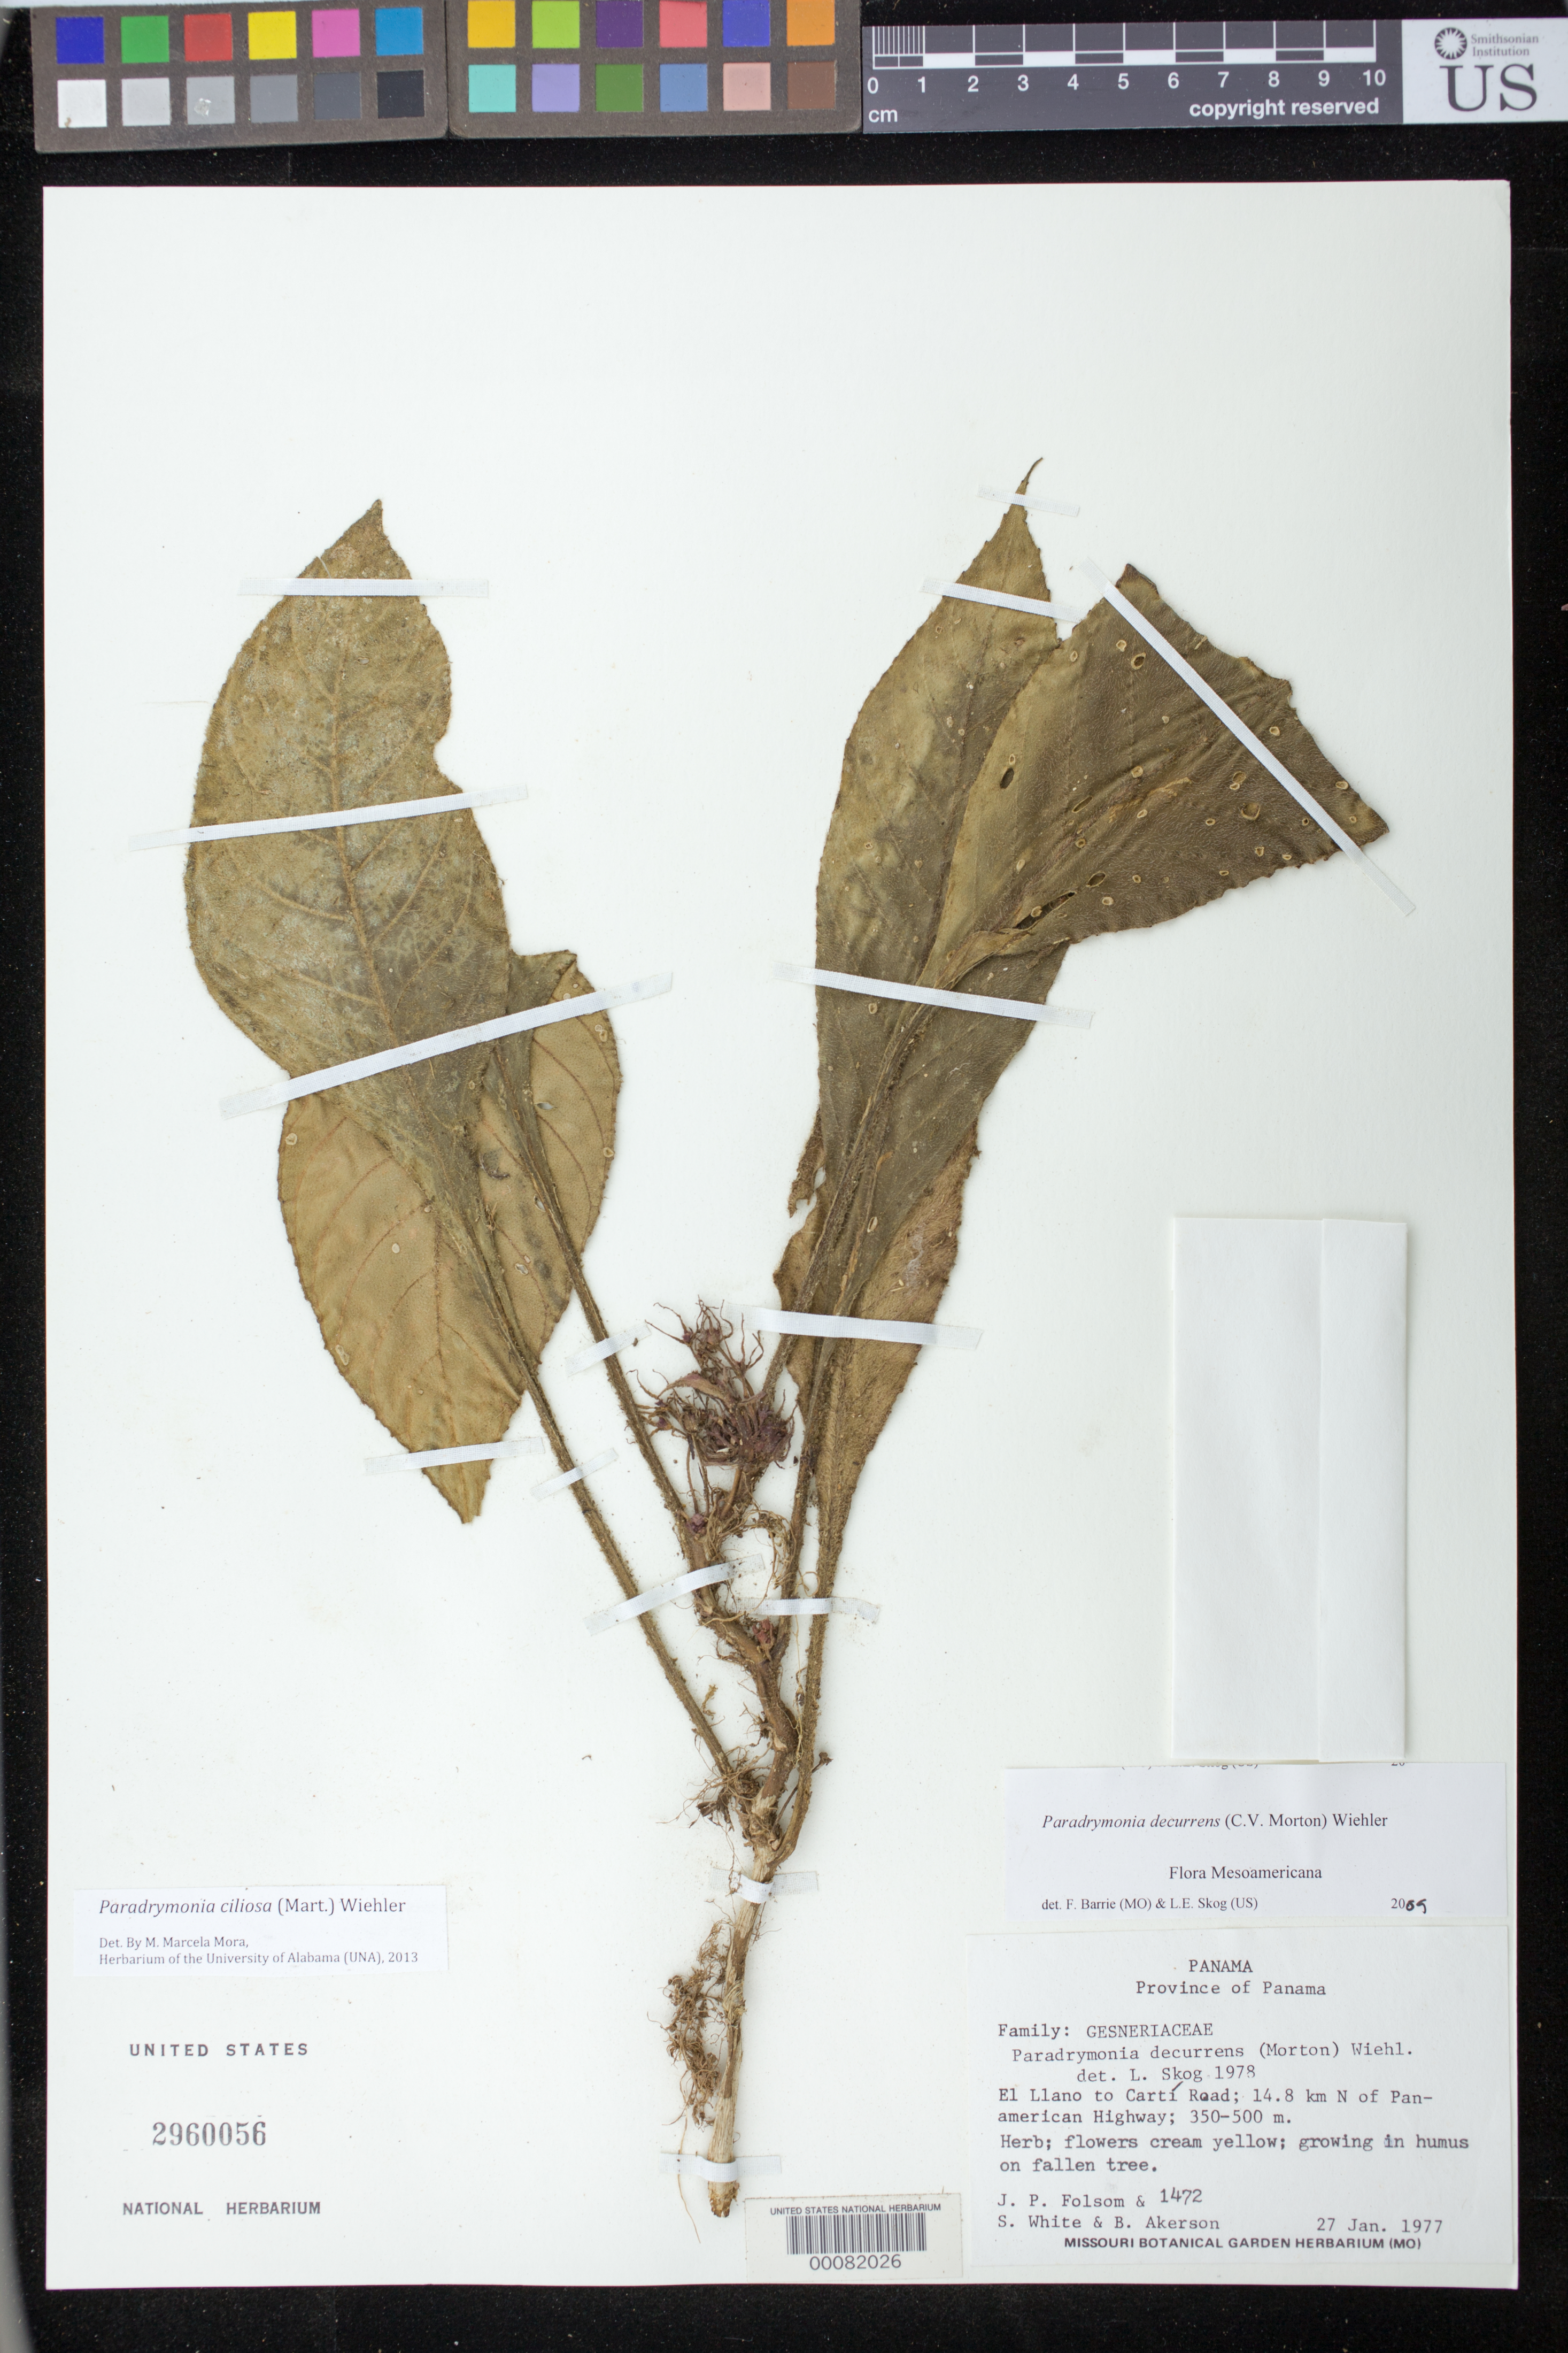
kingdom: Plantae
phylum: Tracheophyta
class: Magnoliopsida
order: Lamiales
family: Gesneriaceae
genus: Paradrymonia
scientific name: Paradrymonia ciliosa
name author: (Mart.) Wiehler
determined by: Mora, M. Marcela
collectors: J. P. Folsom, S. White & B. Akerson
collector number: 1472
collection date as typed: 27 Jan 1977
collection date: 1977-01-27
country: Panama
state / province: Panamá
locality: El Llano to Carti road, 14.8 km N of Pan-American highway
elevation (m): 350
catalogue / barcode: US 2960056